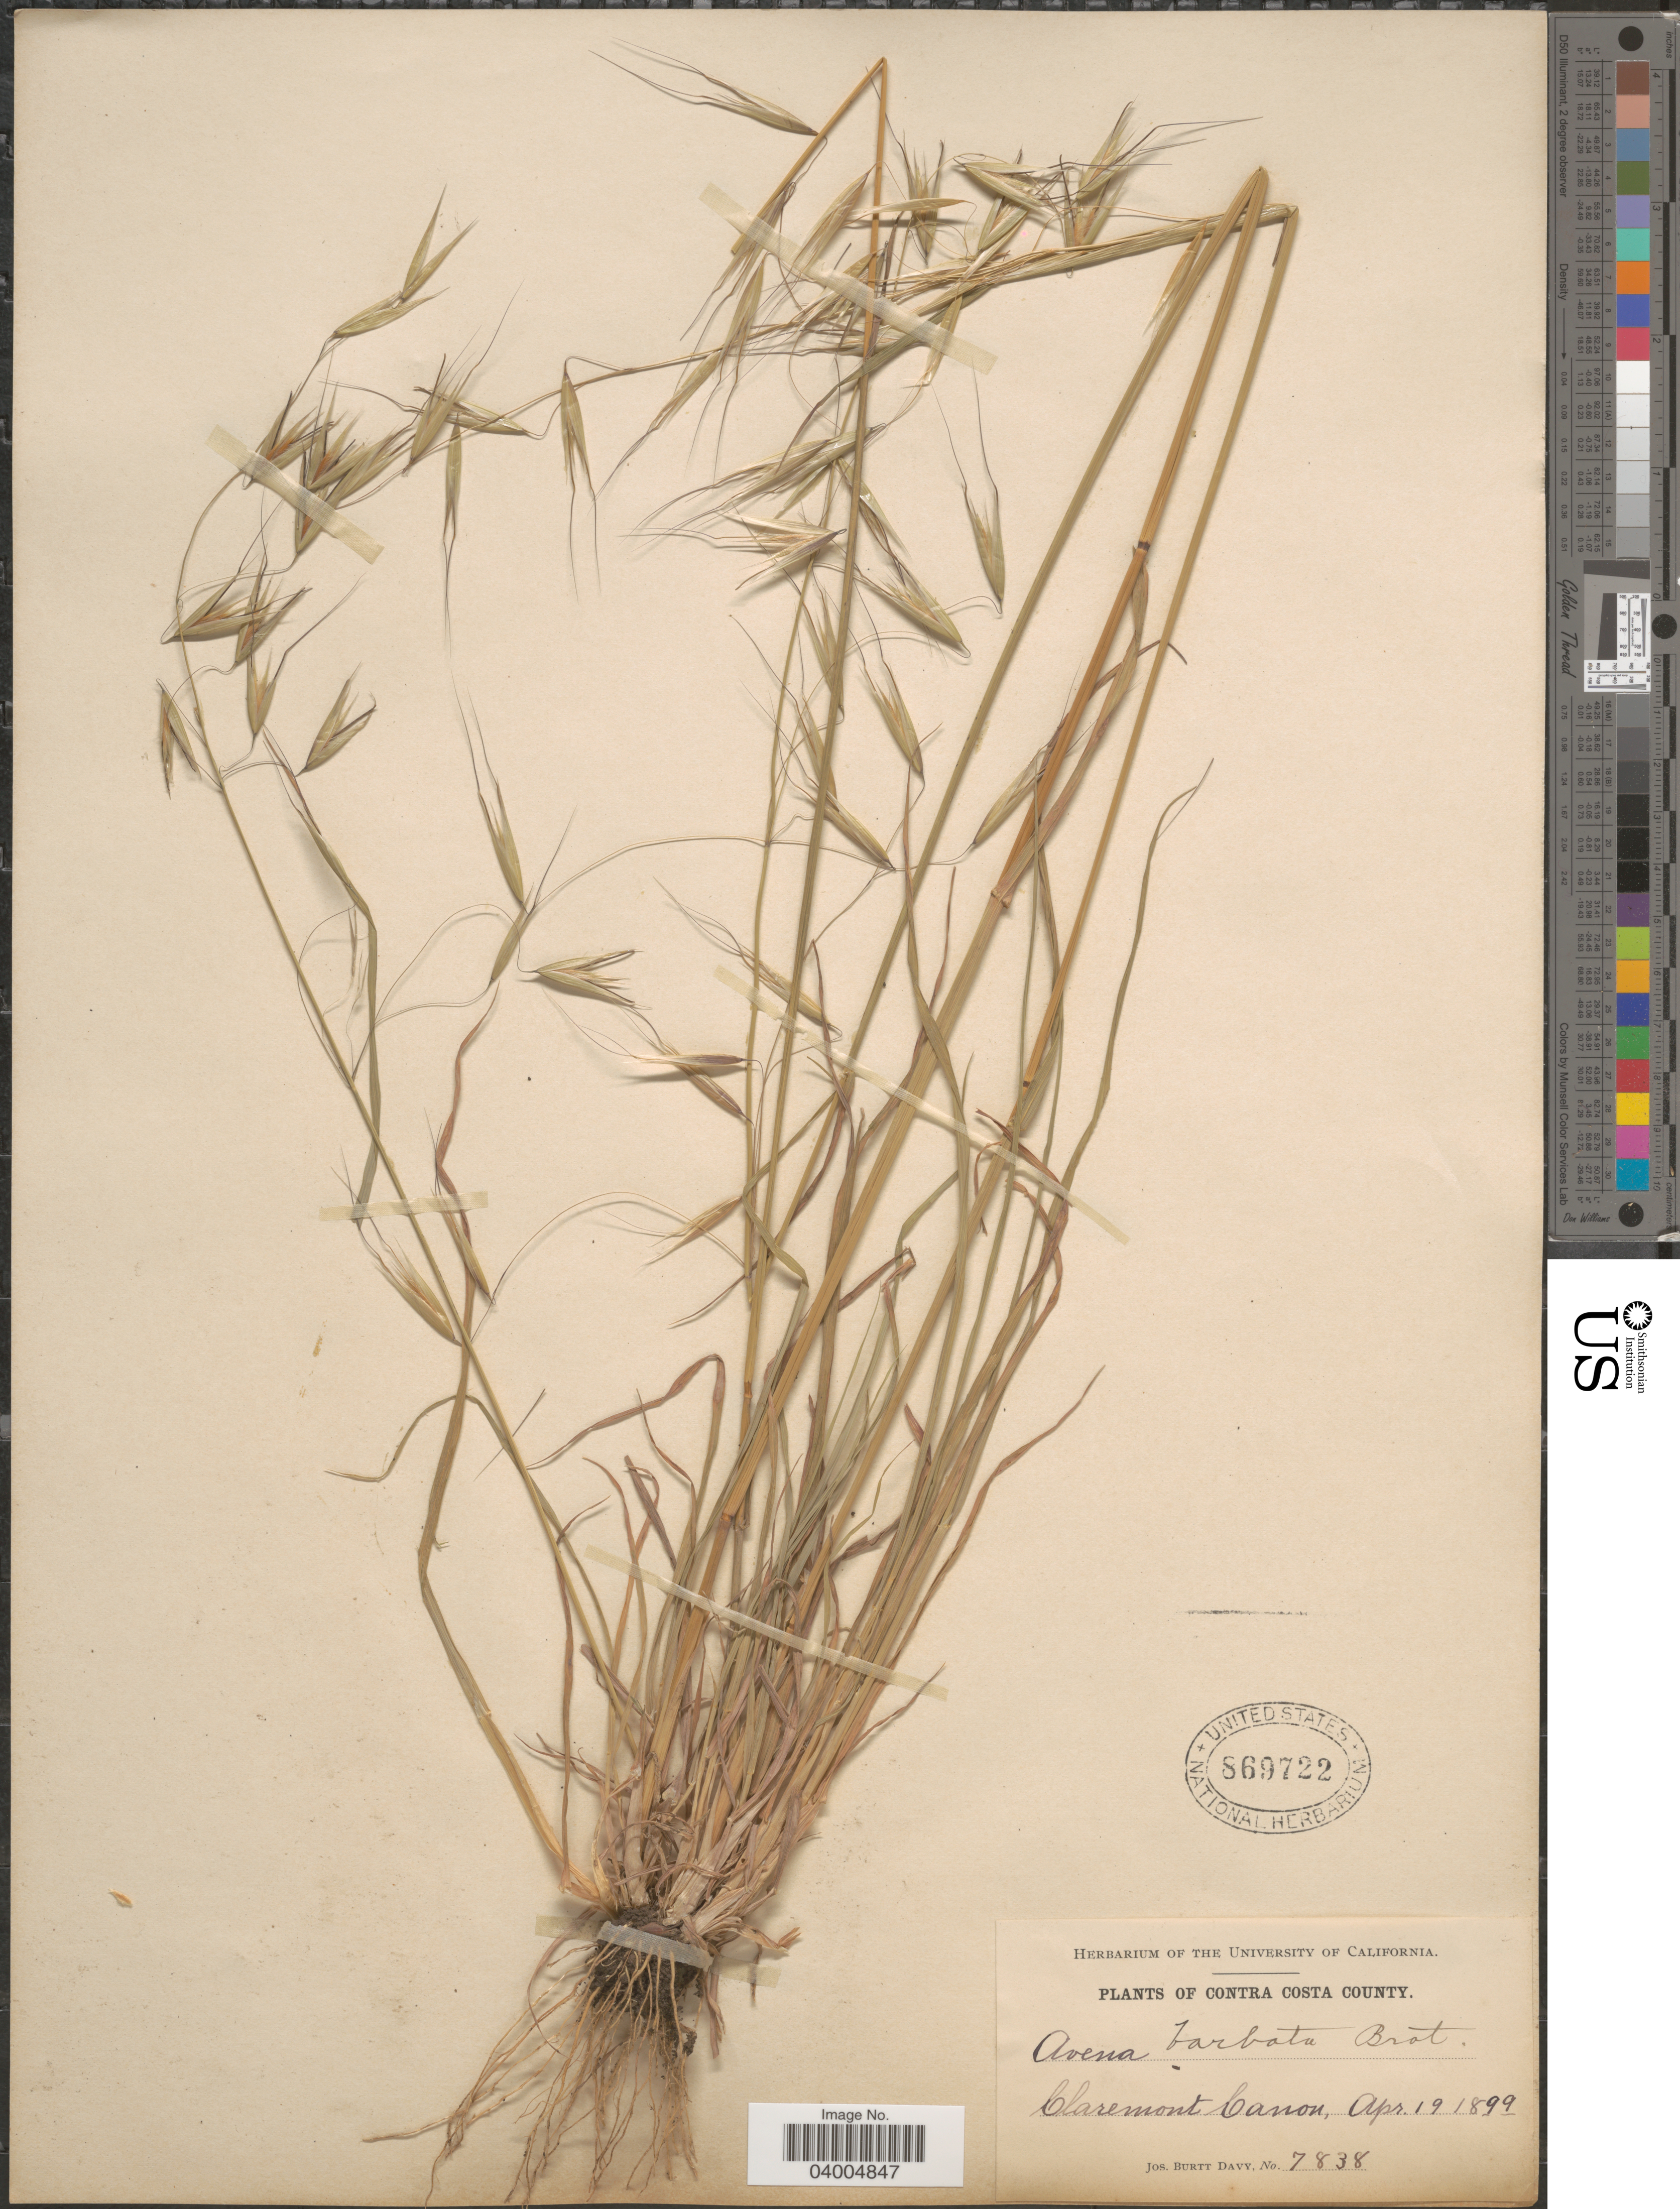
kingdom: Plantae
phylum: Tracheophyta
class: Liliopsida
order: Poales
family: Poaceae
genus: Avena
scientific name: Avena barbata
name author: Pott ex Link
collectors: J. Burtt Davy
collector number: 7838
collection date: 1899-04-19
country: United States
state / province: California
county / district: Contra Costa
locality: Contra Costa County. Claremont Canon.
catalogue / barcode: US 869722